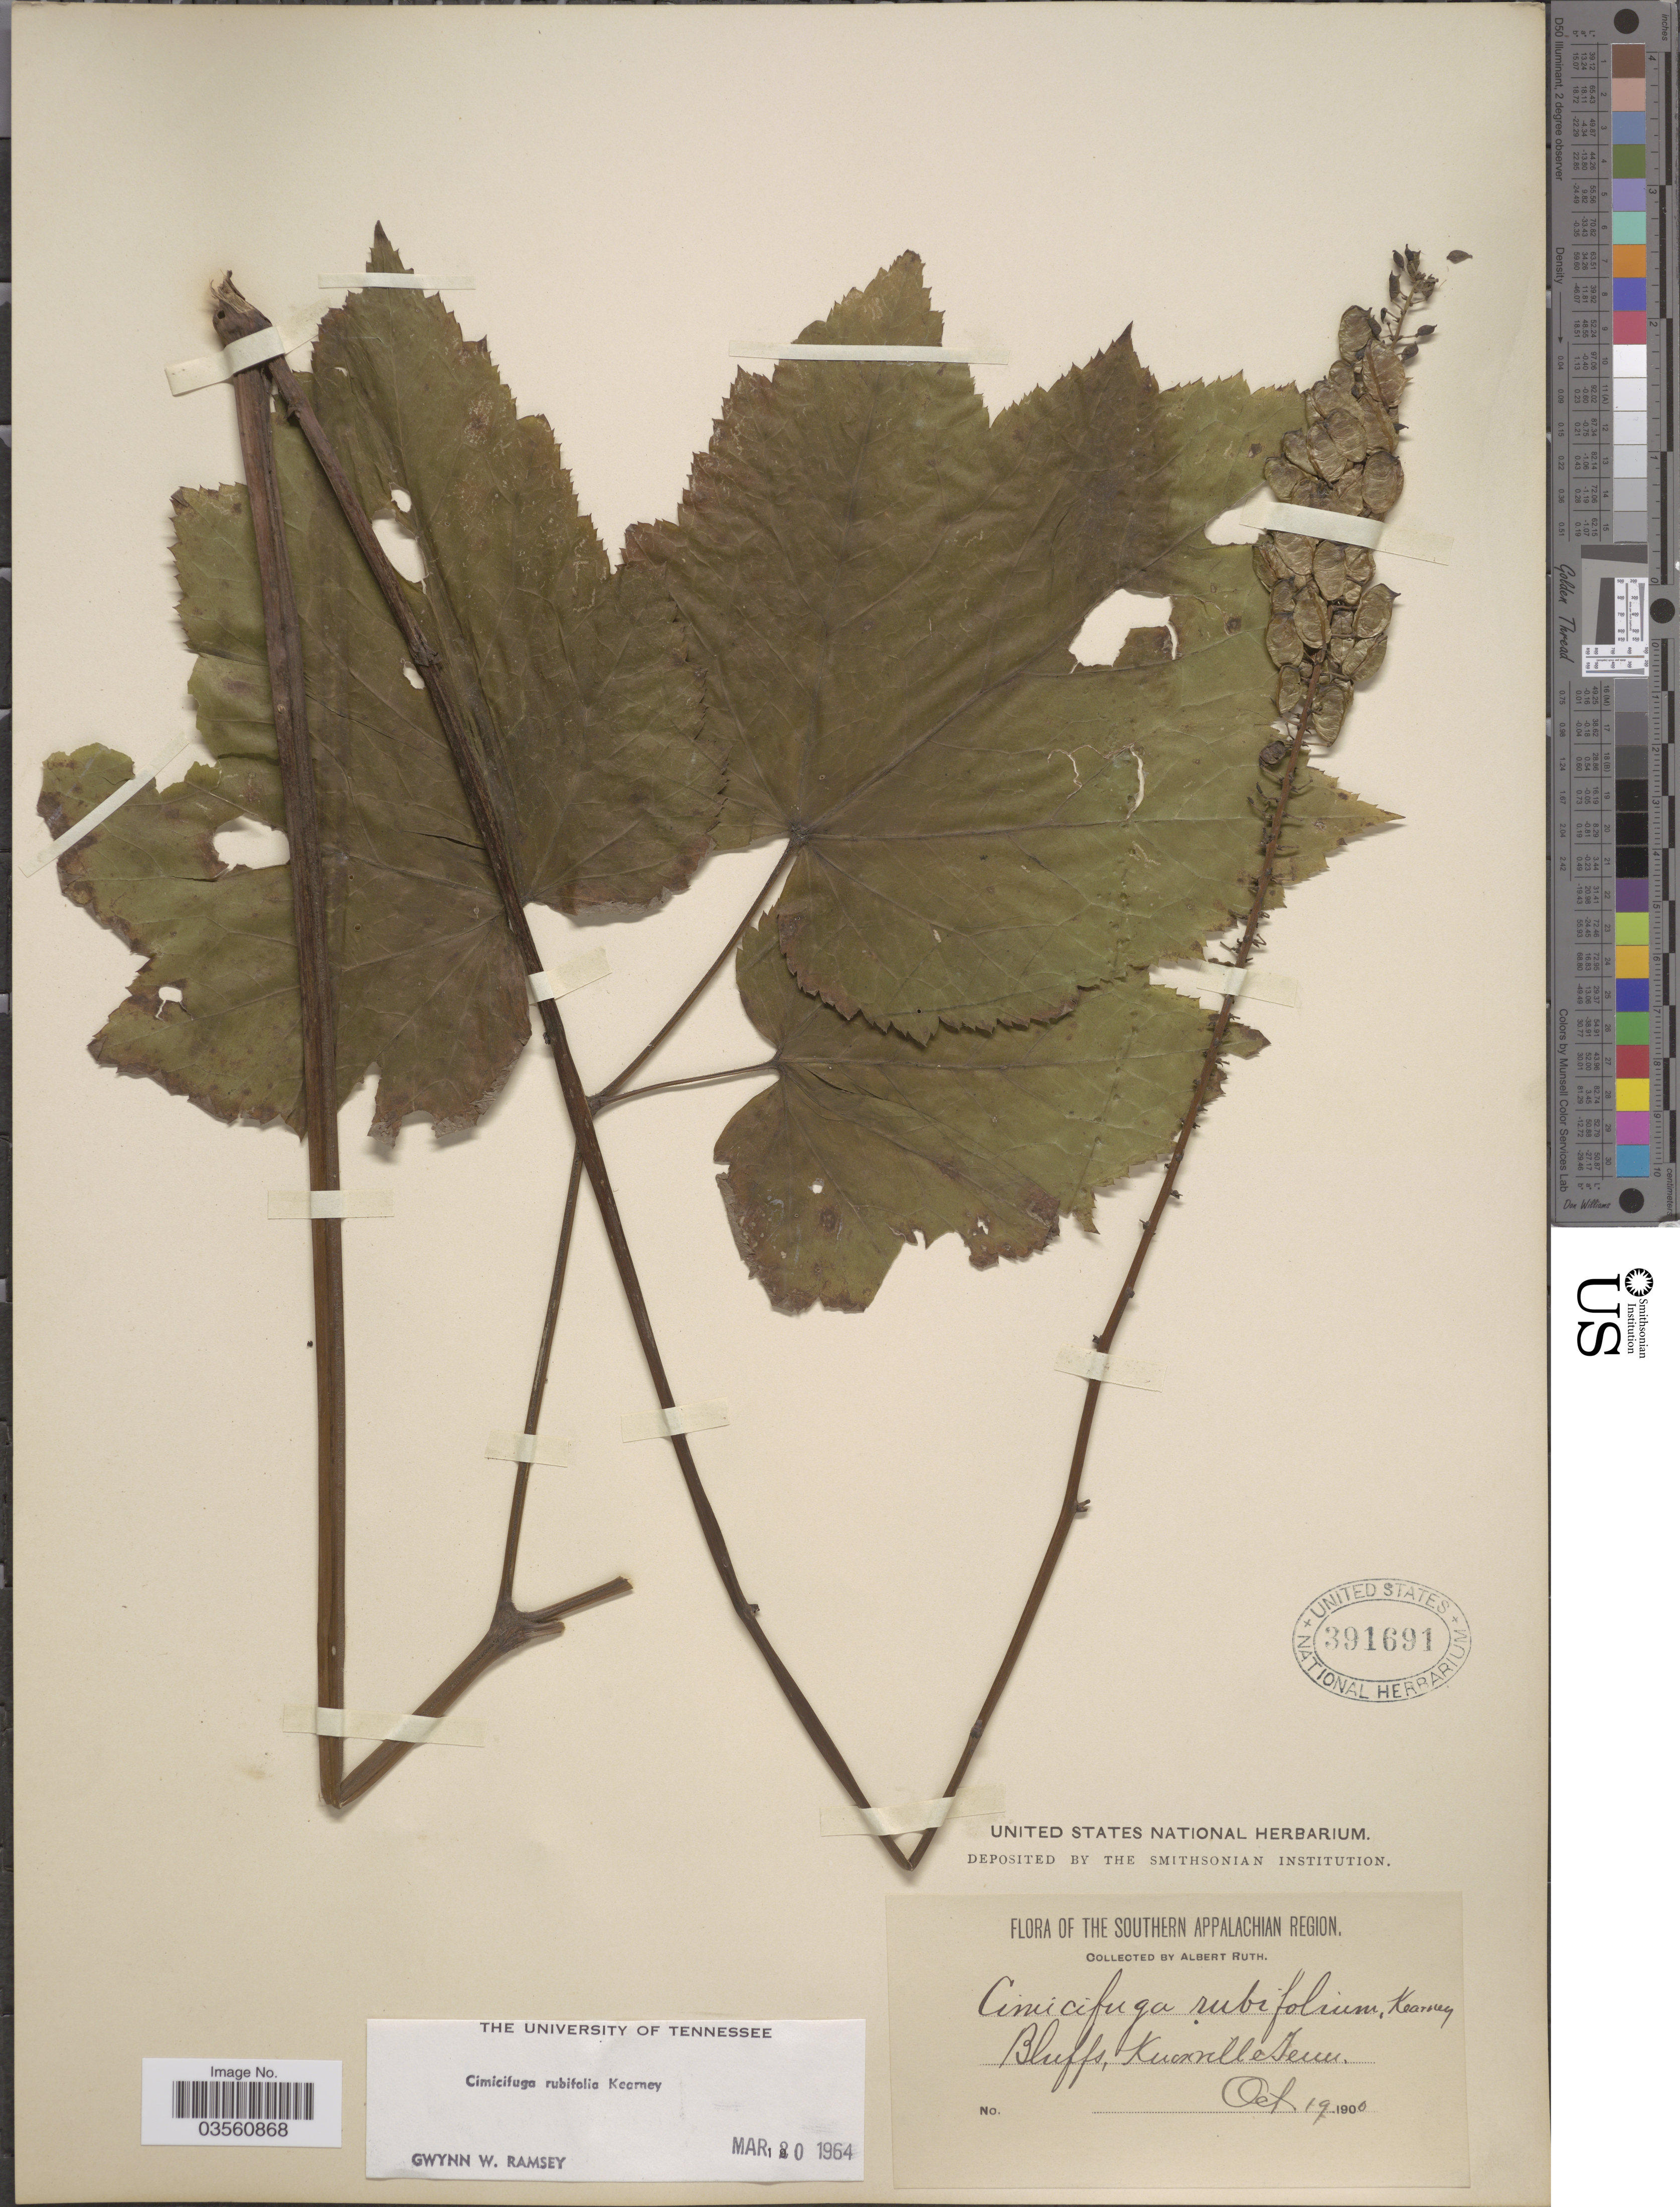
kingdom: Plantae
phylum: Tracheophyta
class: Magnoliopsida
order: Ranunculales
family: Ranunculaceae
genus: Actaea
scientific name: Actaea rubifolia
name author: (Kearney) Kartesz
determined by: Strong, M. T., (US), Smithsonian Institution - National Museum of Natural History (UNITED STATES)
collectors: A. Ruth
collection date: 1900-10-19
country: United States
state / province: Tennessee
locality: The Southern Appalachian Region. Bluffs, Knoxville.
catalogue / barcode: US 391691